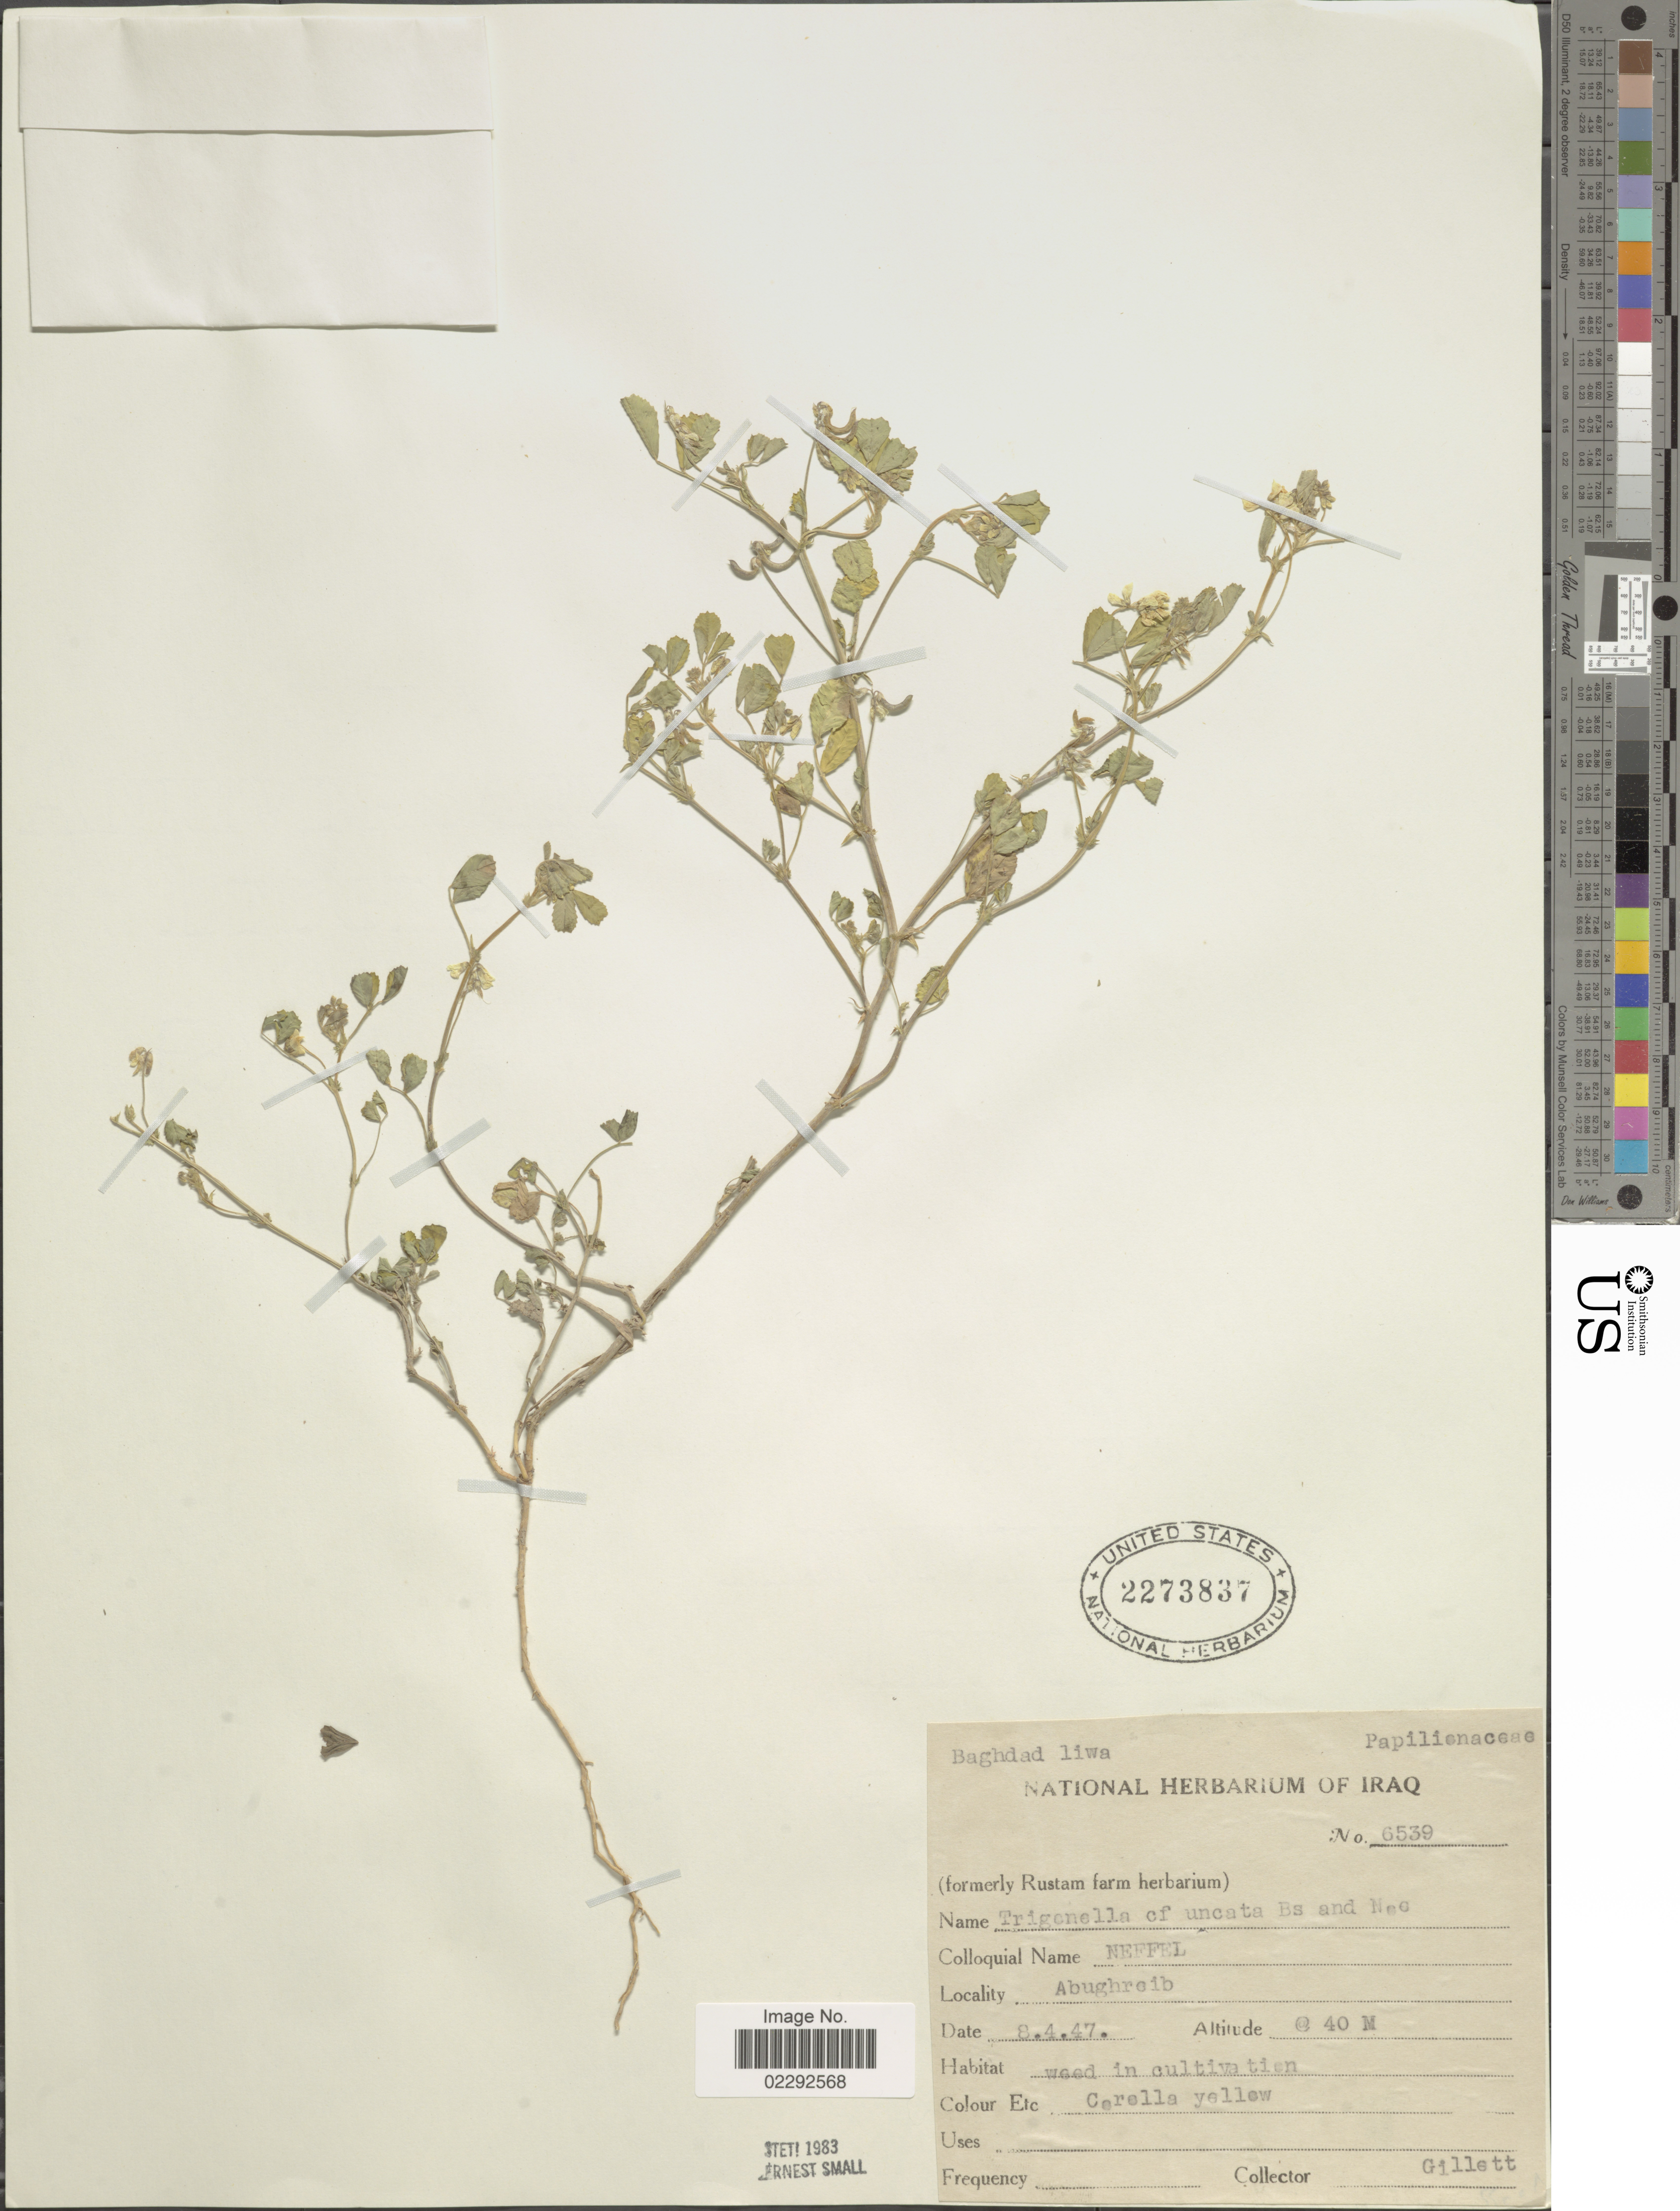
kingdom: Plantae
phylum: Tracheophyta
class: Magnoliopsida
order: Fabales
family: Fabaceae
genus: Trigonella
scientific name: Trigonella uncata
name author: Boiss. & Noë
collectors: Gillett, --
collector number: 6539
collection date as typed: Transcribed d/m/y: 8/4/47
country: Iraq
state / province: Baghdad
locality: Baghdad liwa. Abughreib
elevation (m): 40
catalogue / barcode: US 2273837